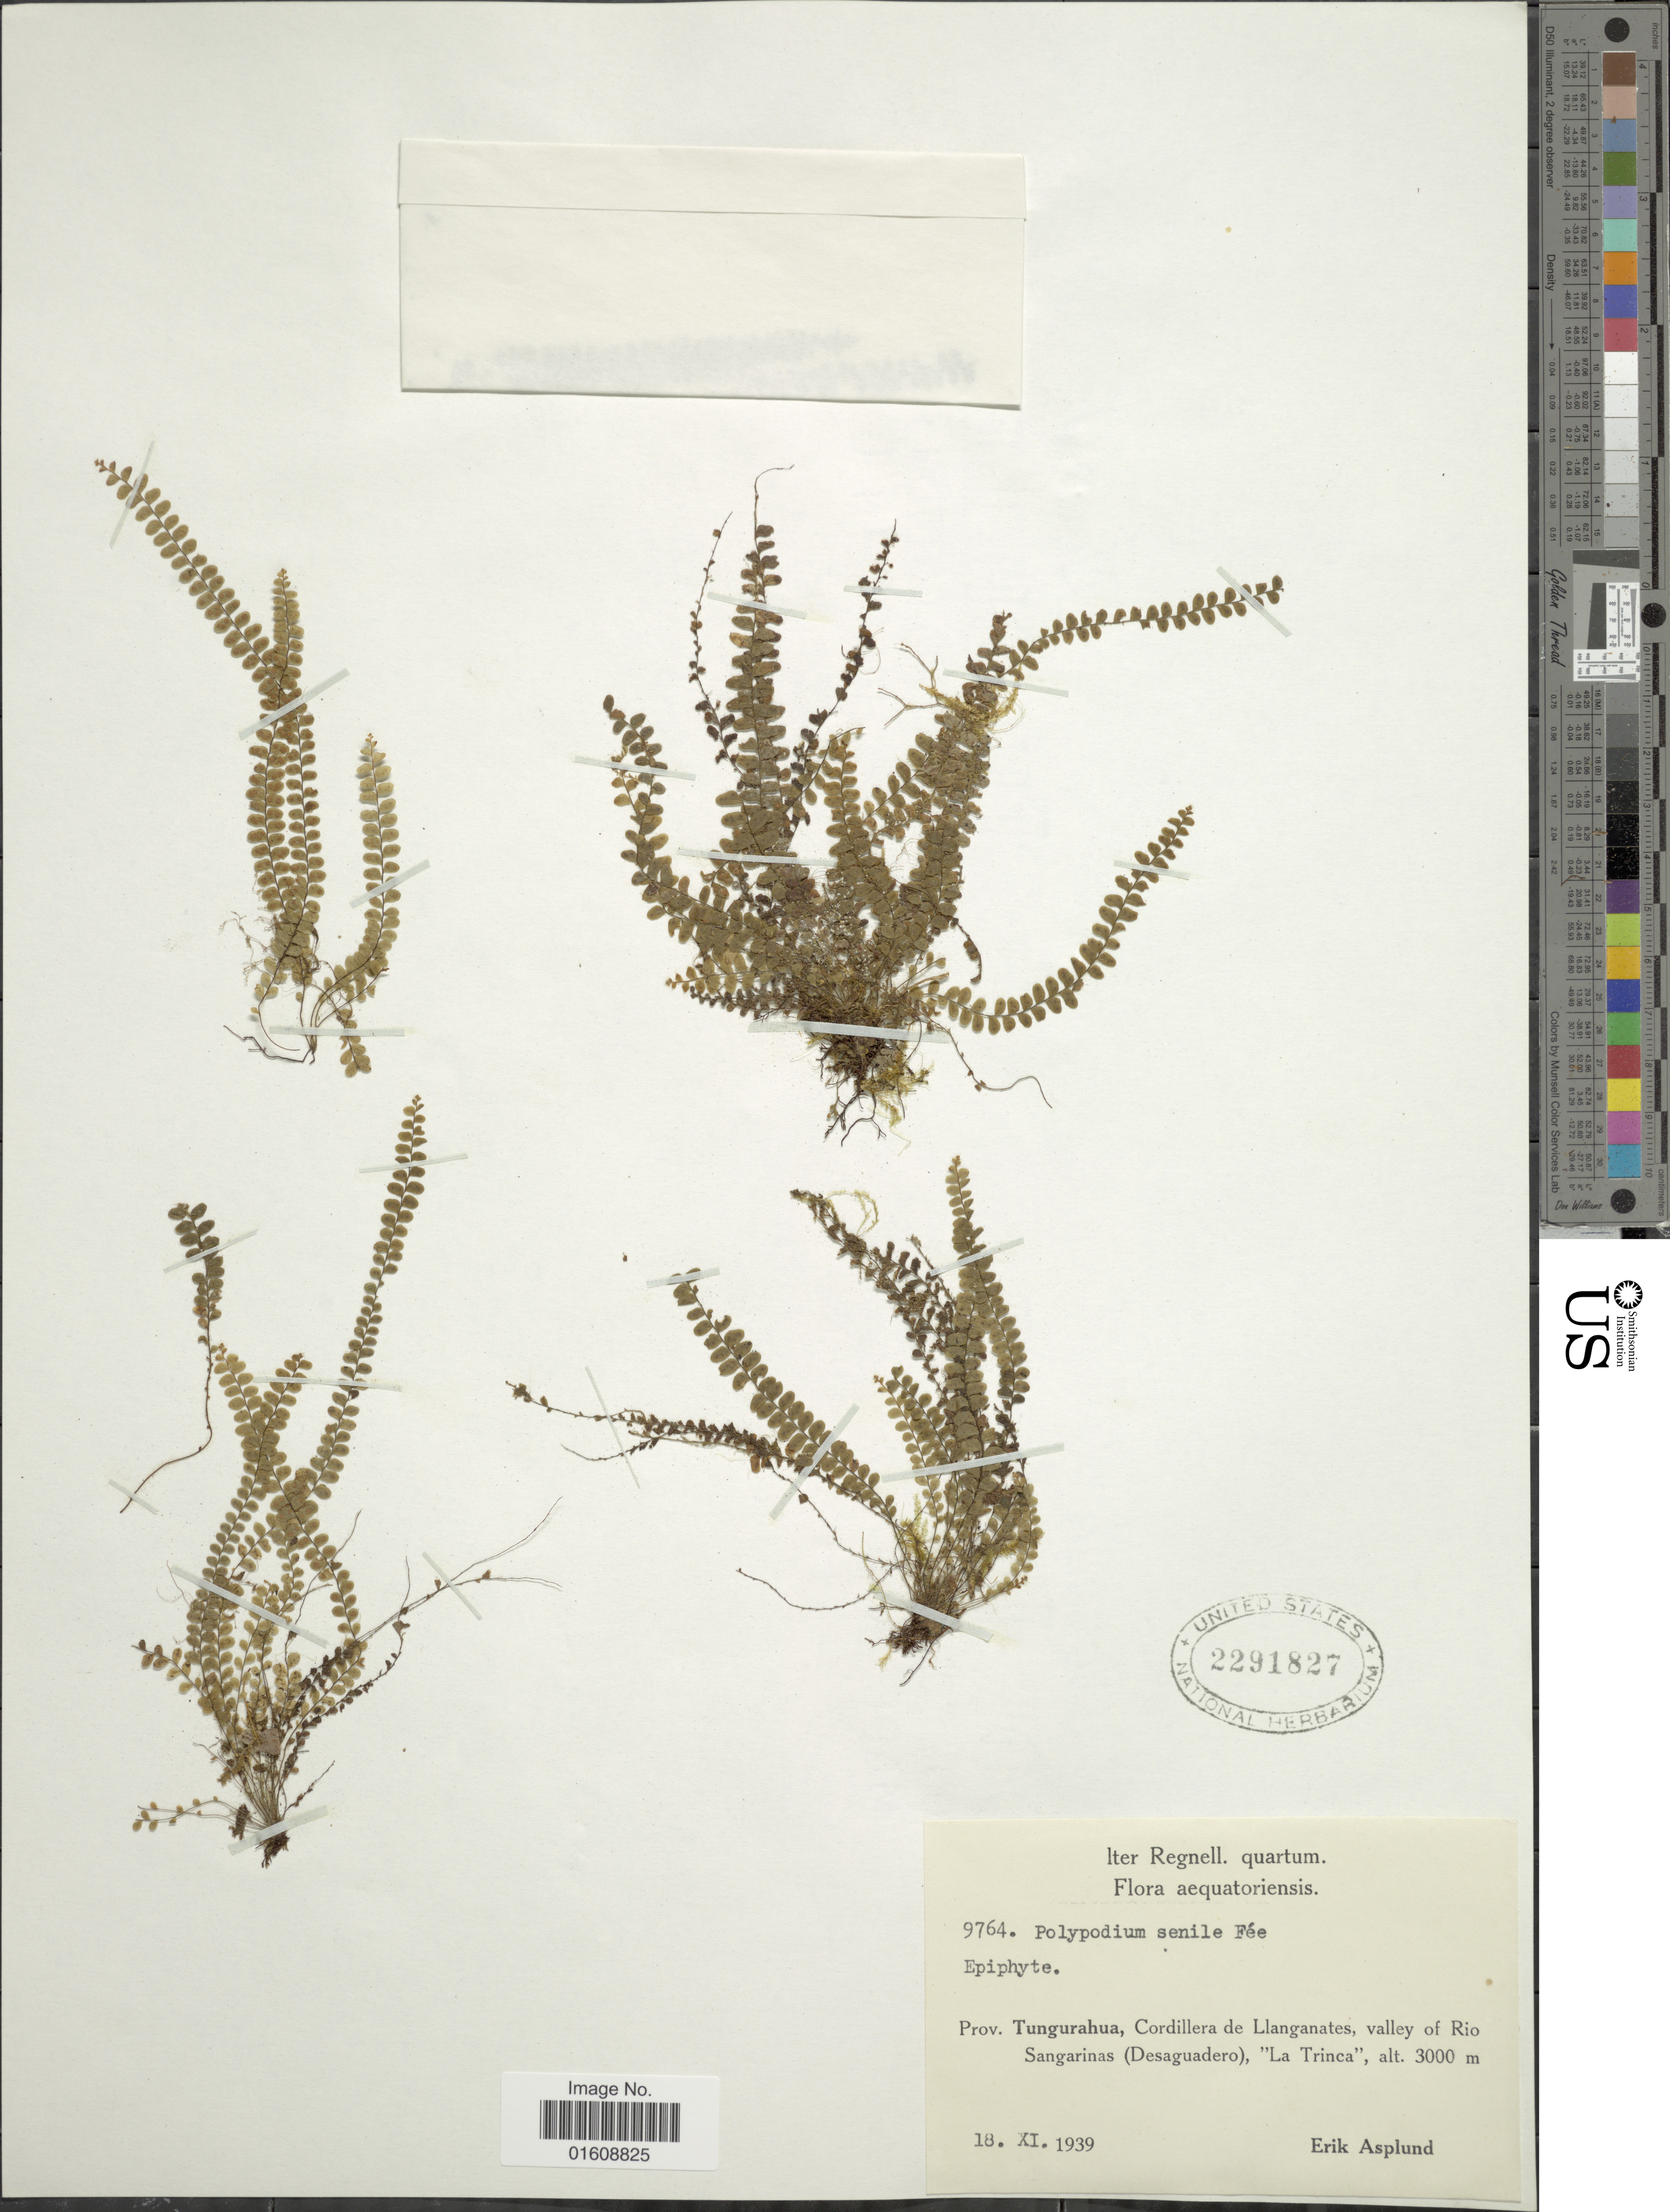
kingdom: Plantae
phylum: Tracheophyta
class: Polypodiopsida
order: Polypodiales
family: Polypodiaceae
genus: Alansmia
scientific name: Alansmia cultrata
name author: (Bory ex Willd.) Moguel & M. Kessler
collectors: E. Asplund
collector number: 9764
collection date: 1939-11-18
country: Ecuador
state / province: Tungurahua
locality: Cordillera de Llanganates, valley of Rio Sangarinas (Desaguadero), "La Trinca"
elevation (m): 3000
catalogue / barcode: US 2291827